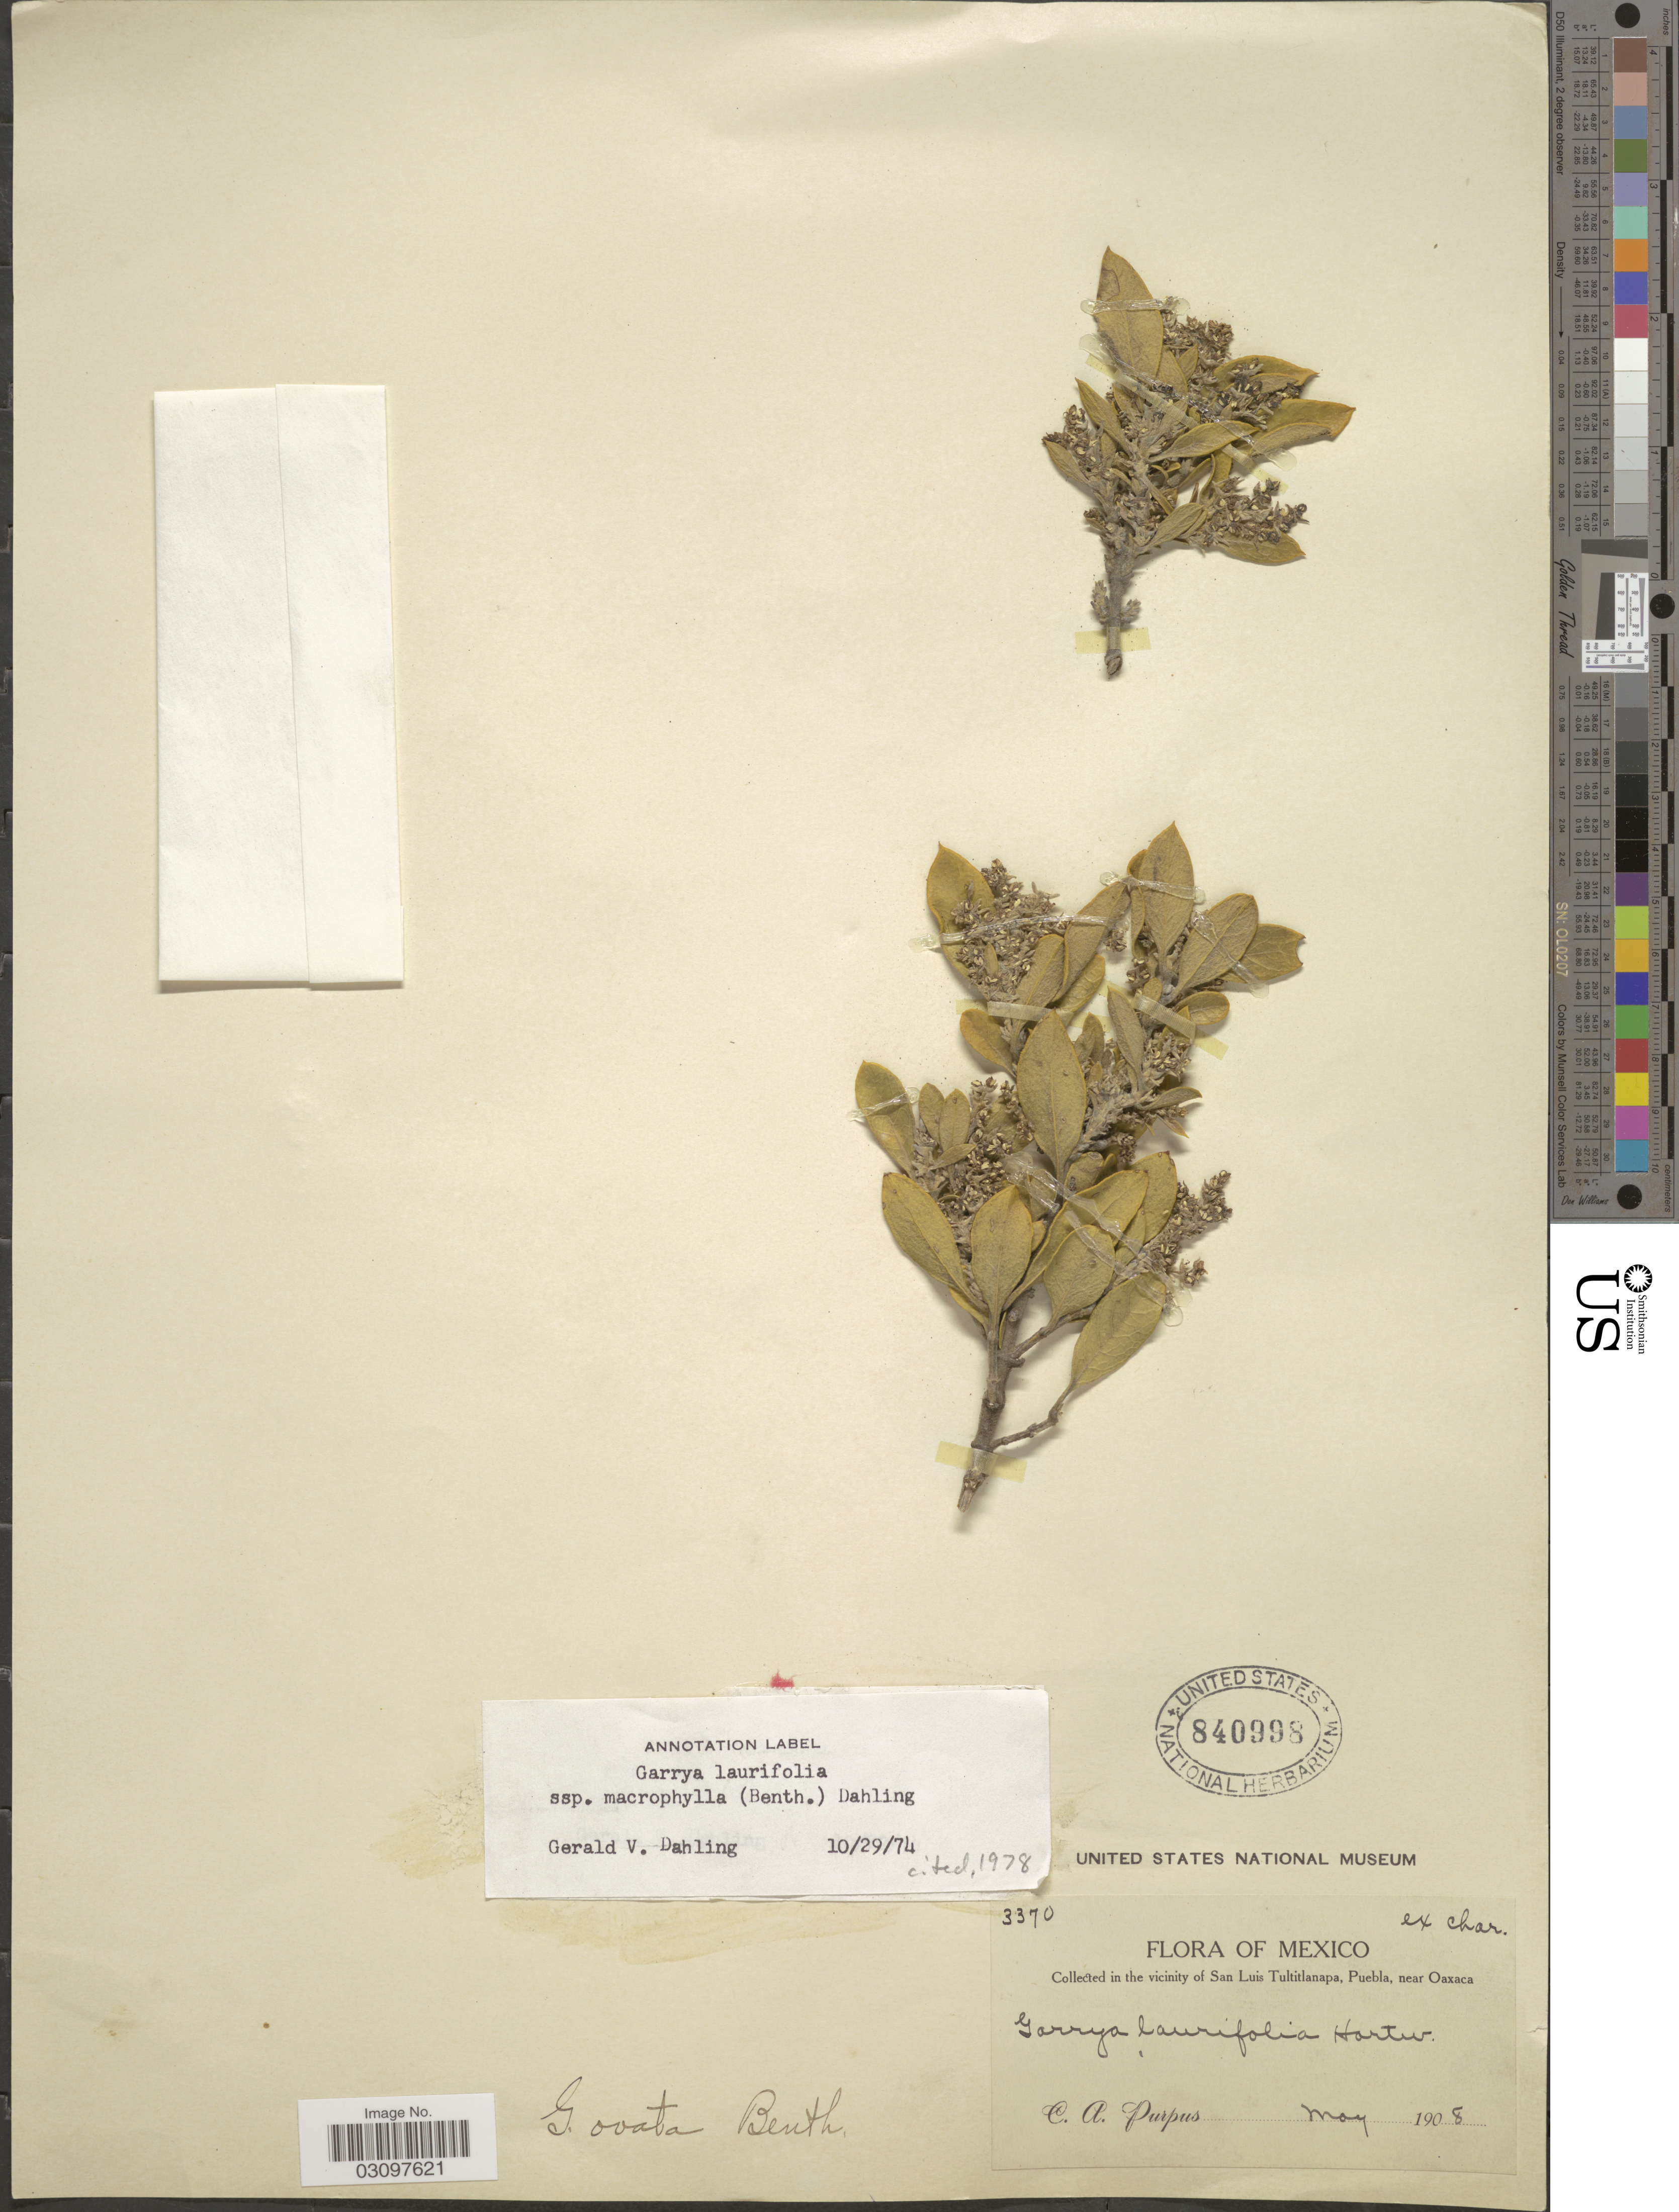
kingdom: Plantae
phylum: Tracheophyta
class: Magnoliopsida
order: Garryales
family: Garryaceae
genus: Garrya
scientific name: Garrya laurifolia subsp. macrophylla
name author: (Benth.) Dahling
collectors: C. A. Purpus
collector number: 3370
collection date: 1908-05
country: Mexico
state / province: Puebla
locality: In the vicinity of San Luis Tultitlanapa, Puebla, near Oaxaca.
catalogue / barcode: US 840998